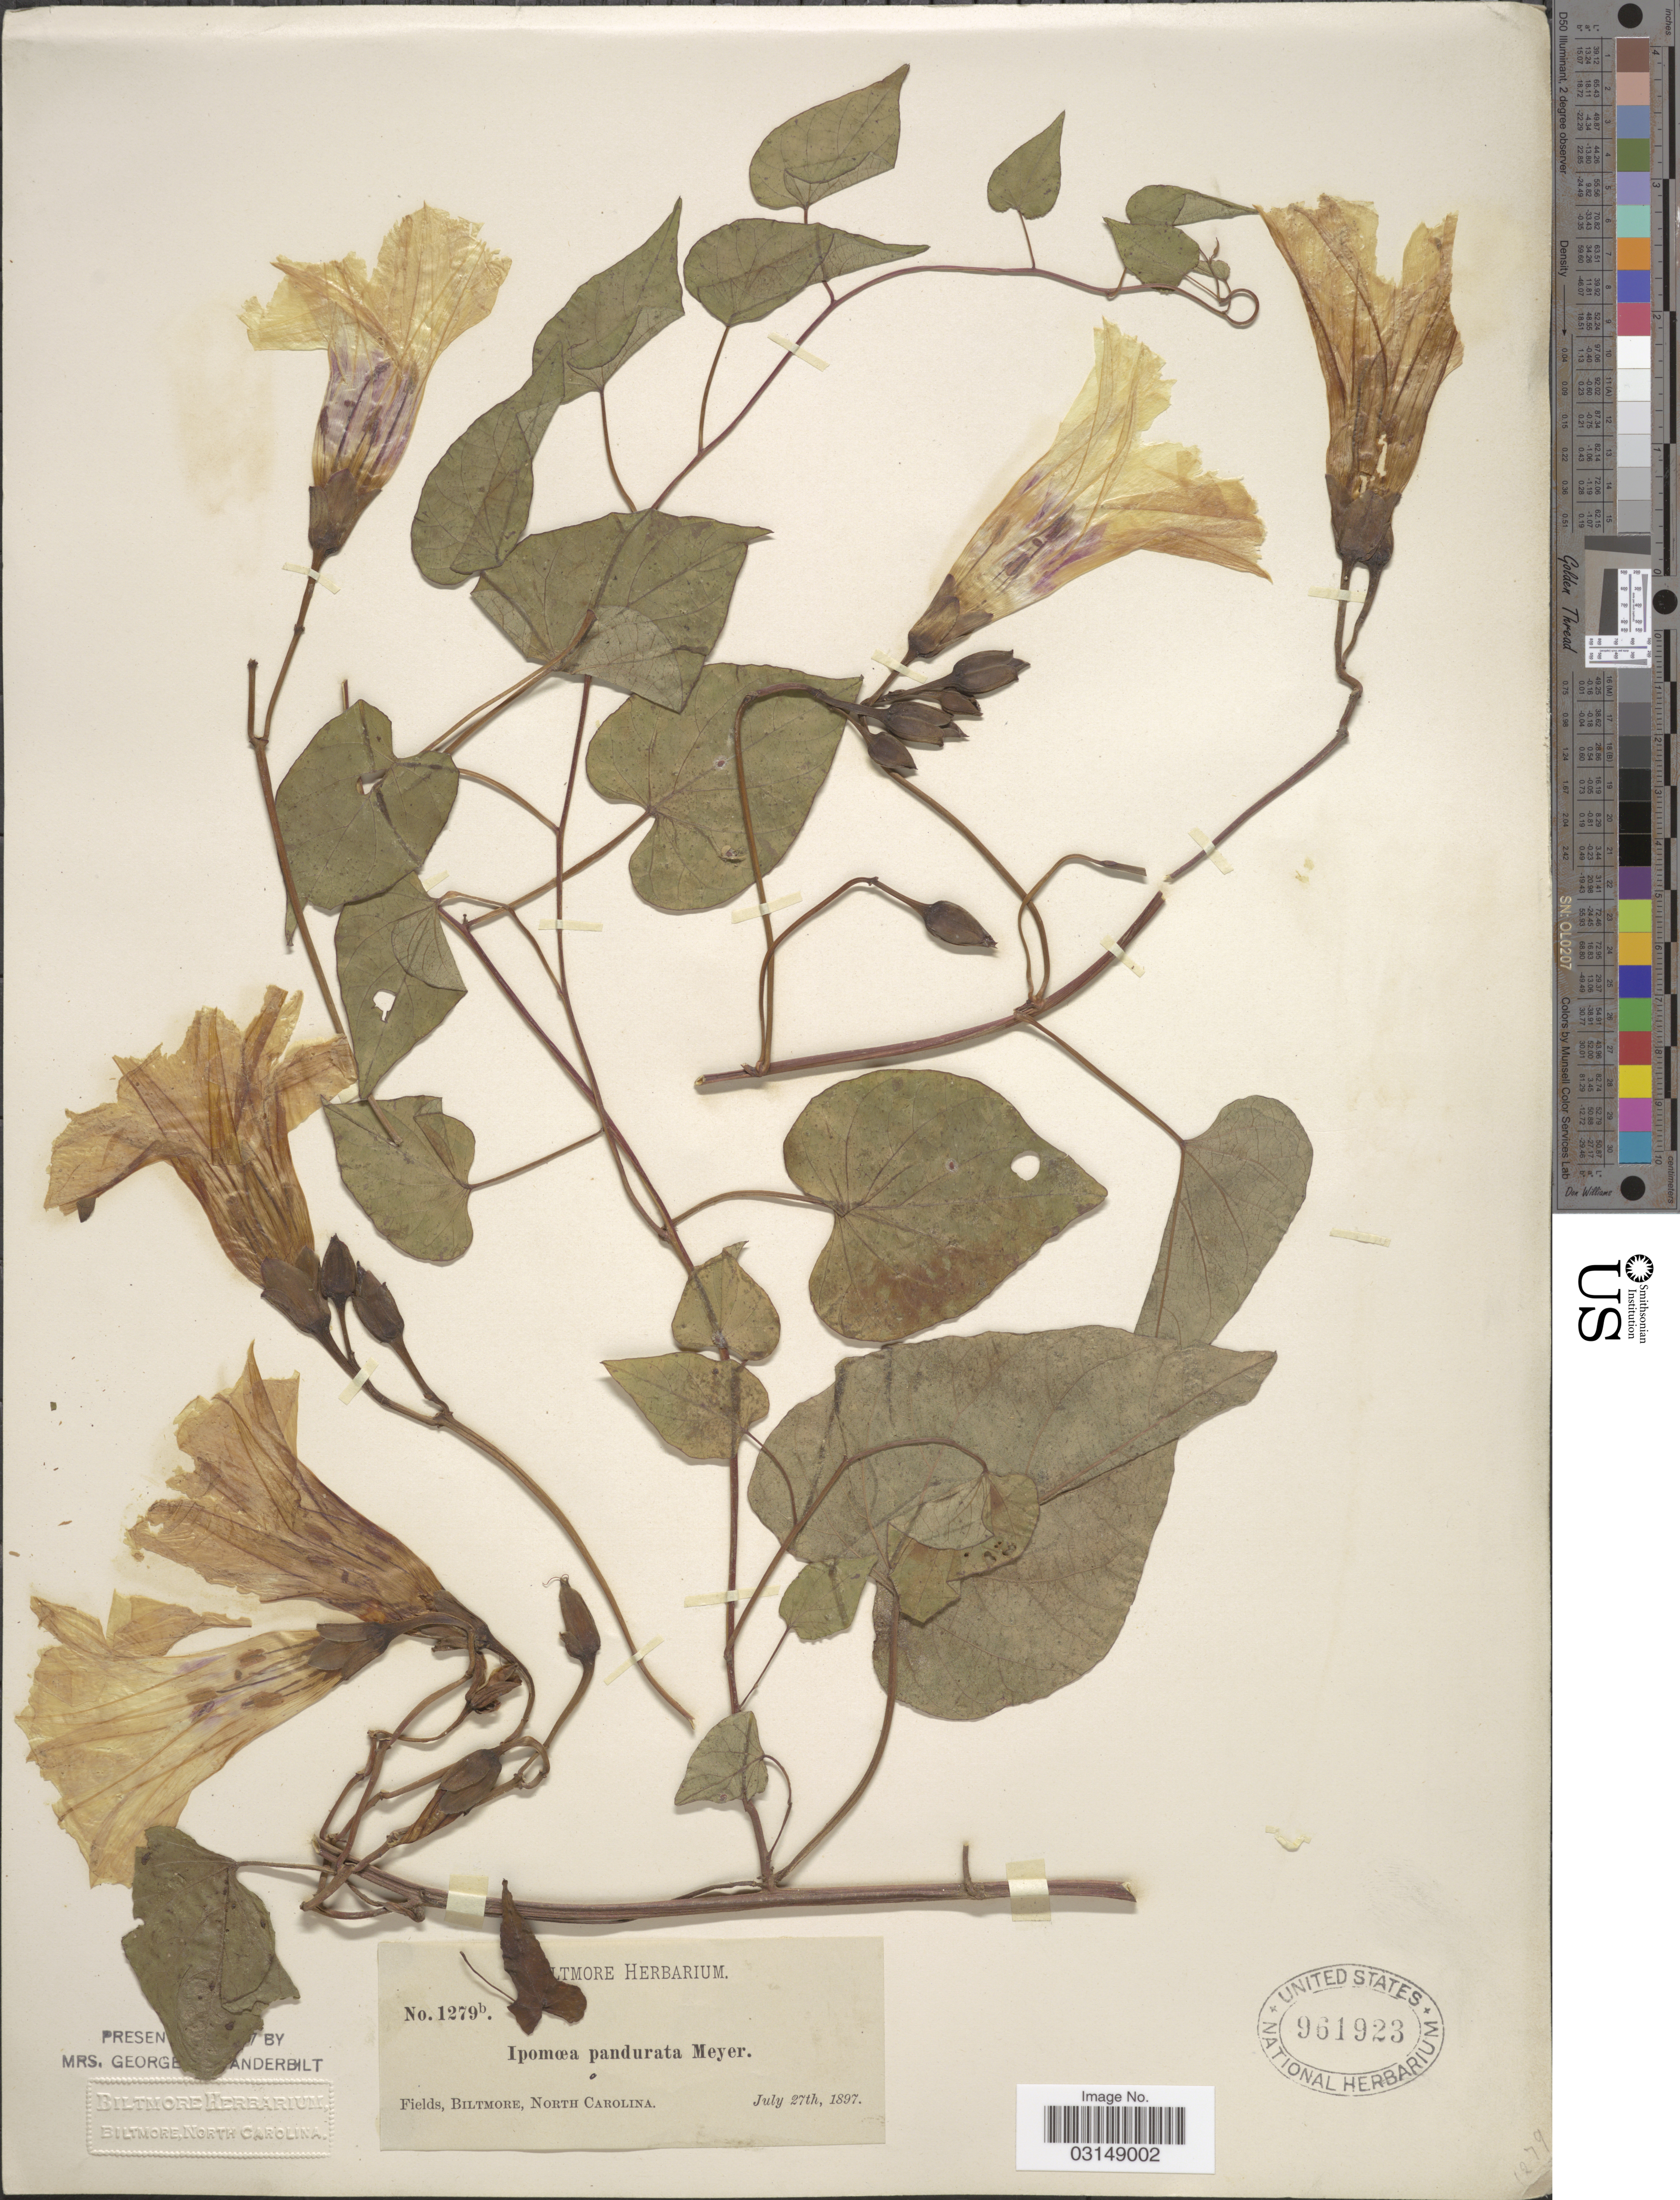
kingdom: Plantae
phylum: Tracheophyta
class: Magnoliopsida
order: Solanales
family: Convolvulaceae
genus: Ipomoea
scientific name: Ipomoea pandurata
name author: (L.) G. Mey.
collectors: ex herb. Biltmore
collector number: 1279b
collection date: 1897-07-27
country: United States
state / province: North Carolina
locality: Fields, Biltmore.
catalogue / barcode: US 961923